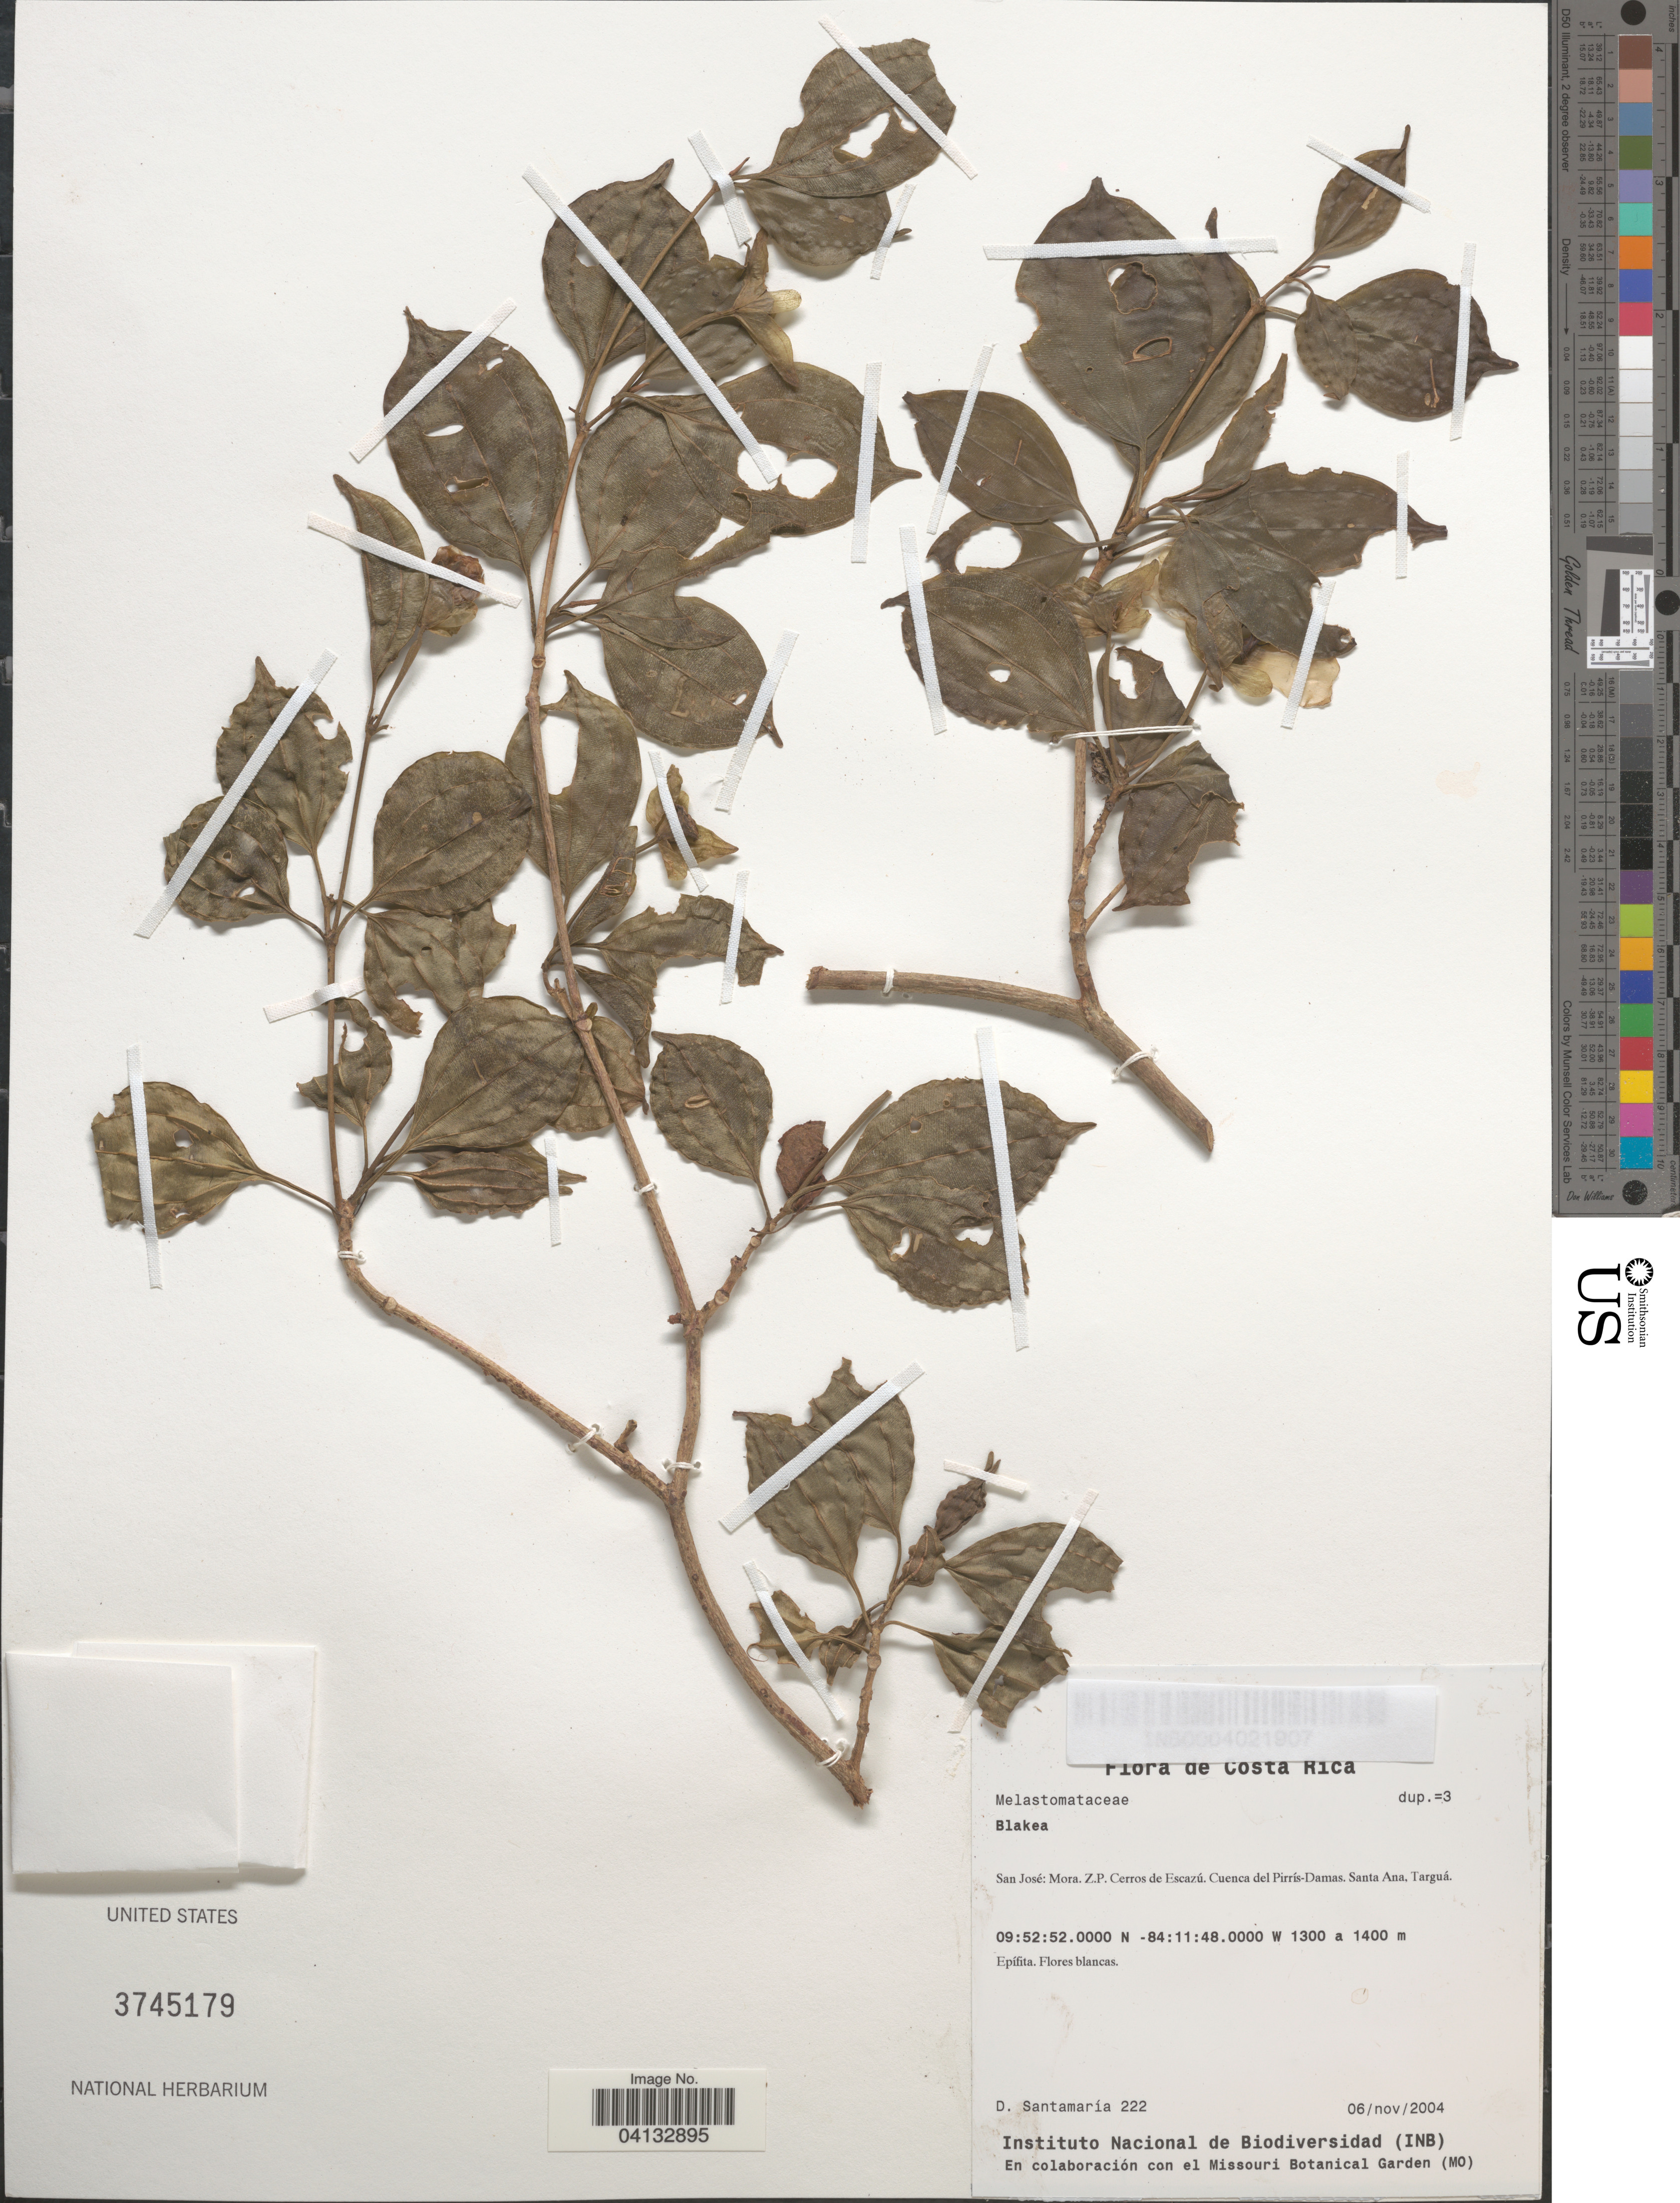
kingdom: Plantae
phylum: Tracheophyta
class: Magnoliopsida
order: Myrtales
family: Melastomataceae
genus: Blakea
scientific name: Blakea sp.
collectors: D. Santamaria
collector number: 222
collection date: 2004-11-06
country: Costa Rica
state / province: San José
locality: Mora. Z.P. Cerros de Escazú. Cuenca del Pirrís-Damas. Santa Ana, Targúa.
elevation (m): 1300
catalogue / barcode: US 3745179